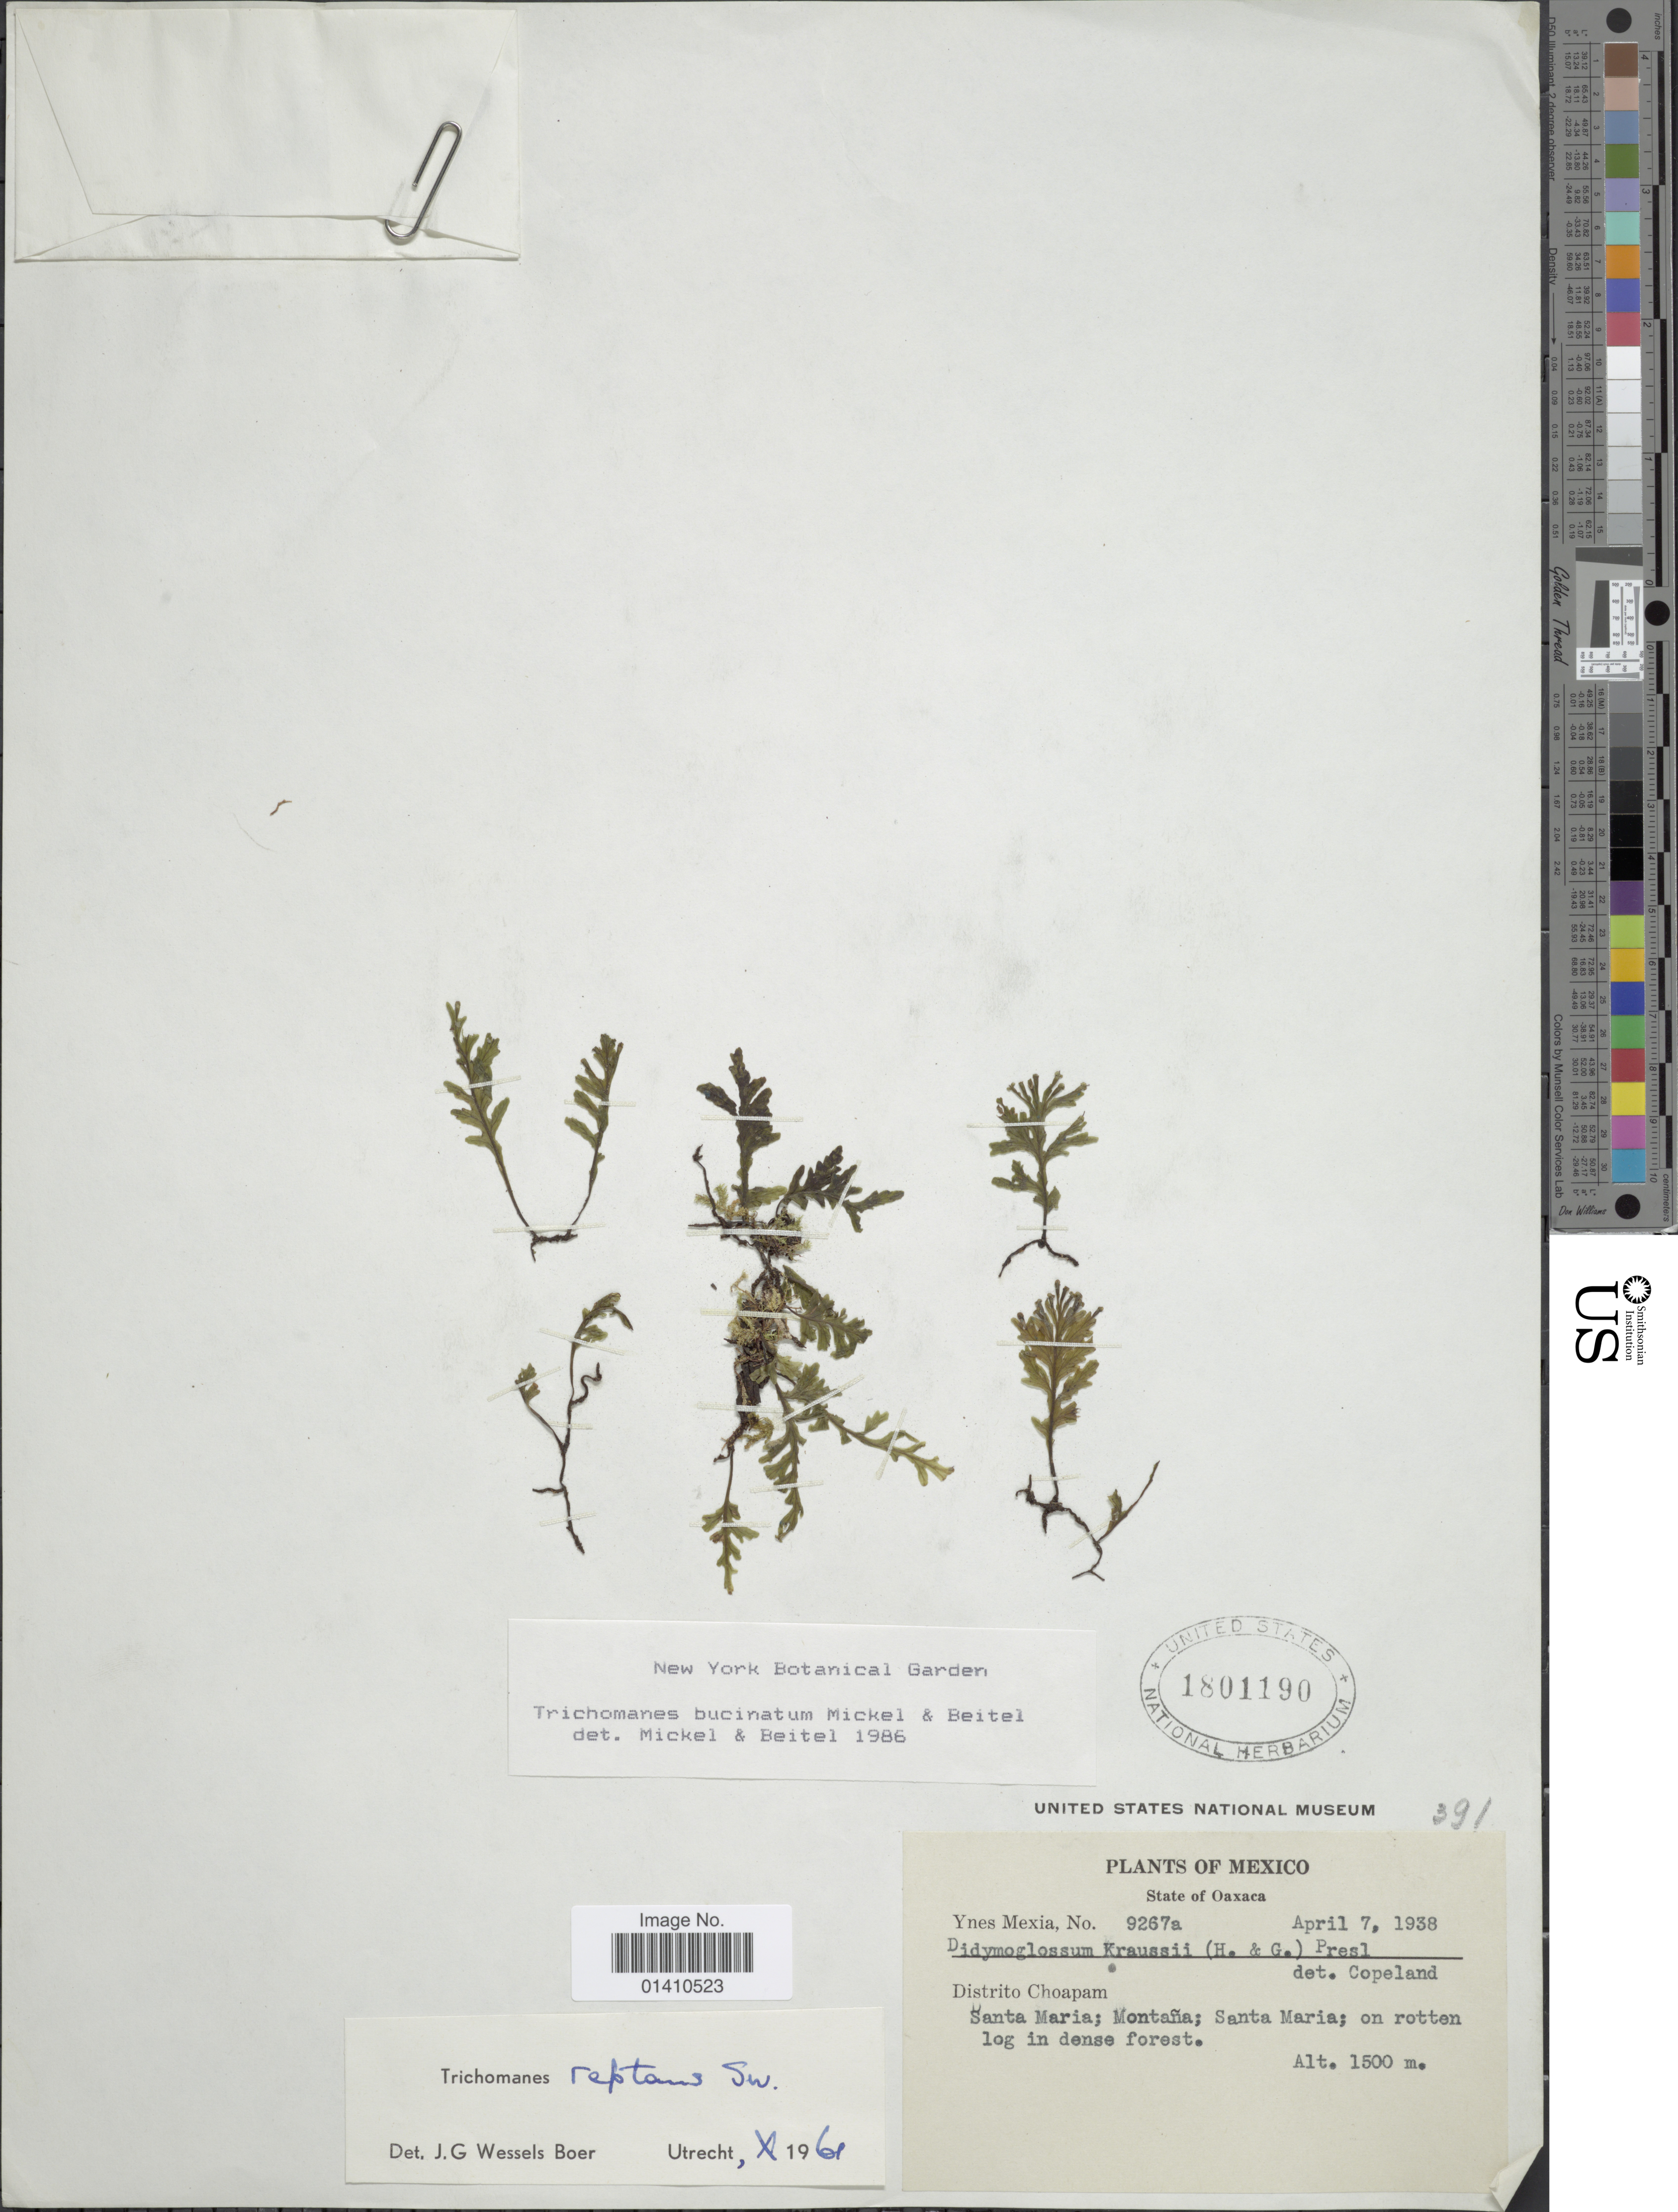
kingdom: Plantae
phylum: Tracheophyta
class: Polypodiopsida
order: Hymenophyllales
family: Hymenophyllaceae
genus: Didymoglossum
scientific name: Didymoglossum bucinatum (Mickel & Beitel) comb. ined., 2015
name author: (Mickel & Beitel)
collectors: Y. Mexia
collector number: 9267a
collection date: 1938-04-07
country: Mexico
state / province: Oaxaca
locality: Distrito Choapam, Santa Maria: Montana: Santa Maria; on rotten log in dense forest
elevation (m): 1500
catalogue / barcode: US 1801190